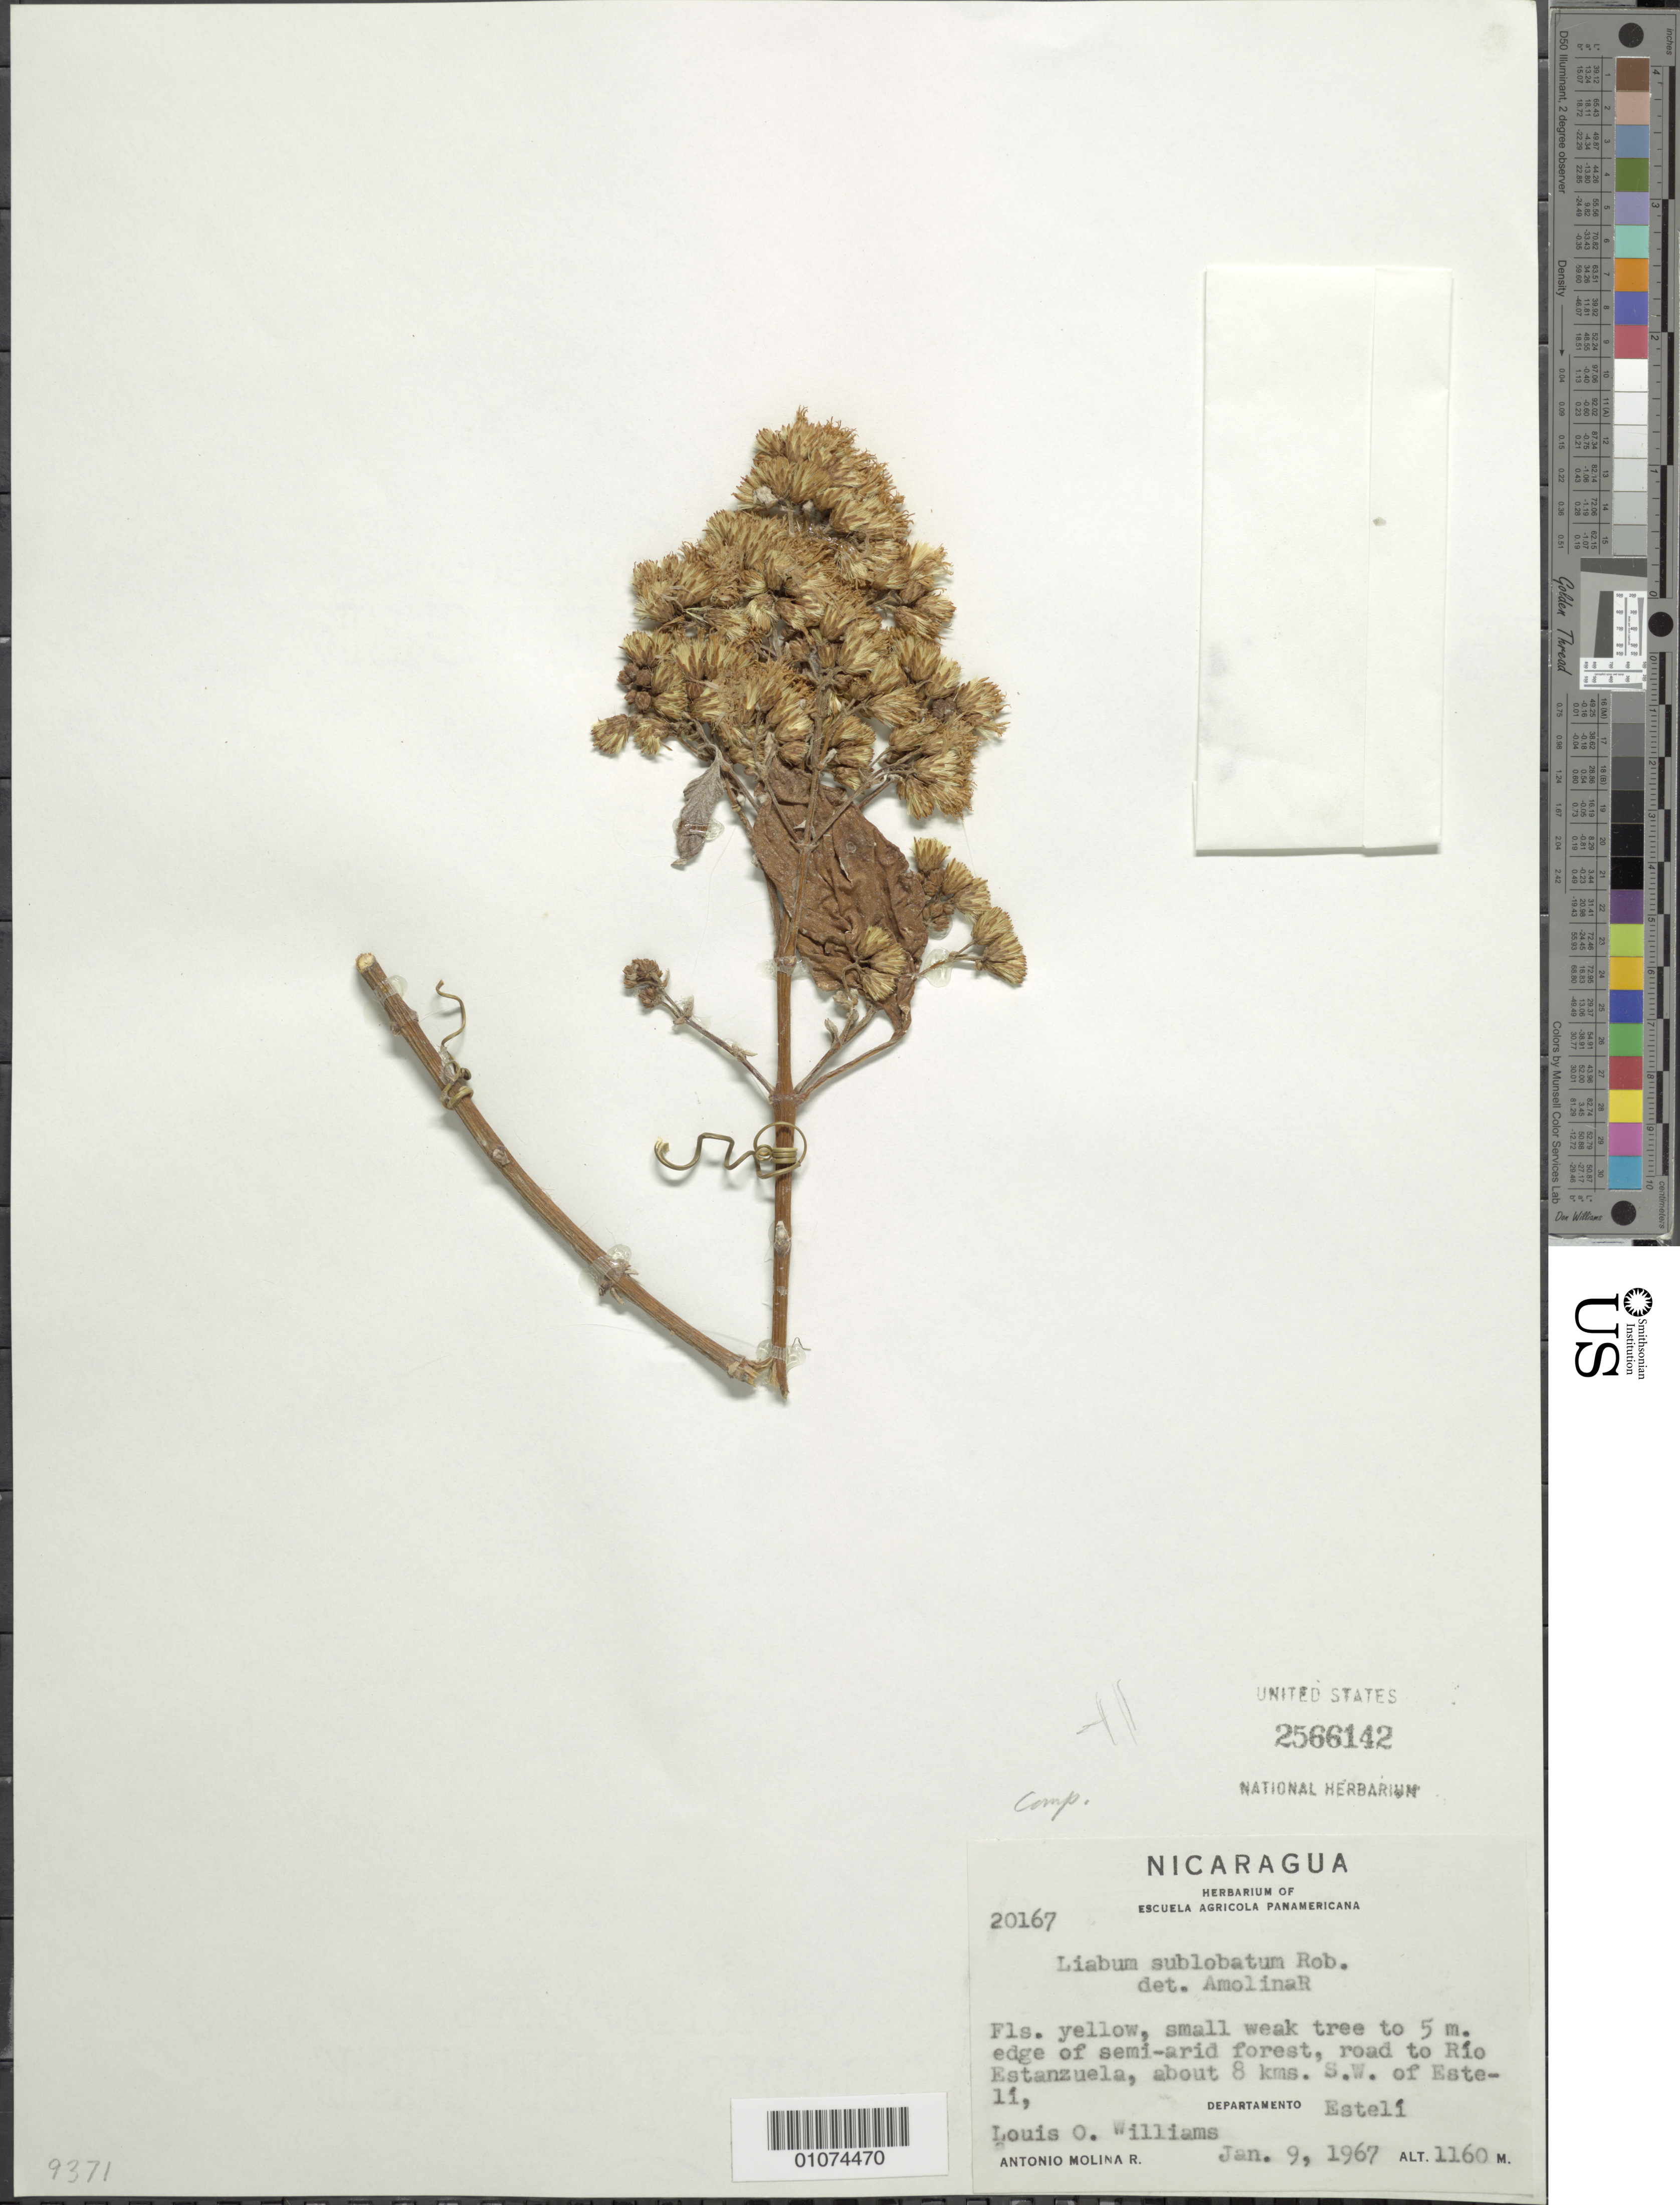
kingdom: Plantae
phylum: Tracheophyta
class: Magnoliopsida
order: Asterales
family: Asteraceae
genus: Sinclairia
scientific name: Sinclairia polyantha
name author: (Klatt) Rydb.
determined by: Amolina R.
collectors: A. Molina R. & L. O. Williams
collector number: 20167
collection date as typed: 9 January 1967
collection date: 1967-01-09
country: Nicaragua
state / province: Esteli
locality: Estanzuela, about 8 kms SW of Esteli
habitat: Edge of semi-arid forest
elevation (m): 1160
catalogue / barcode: US 2566142